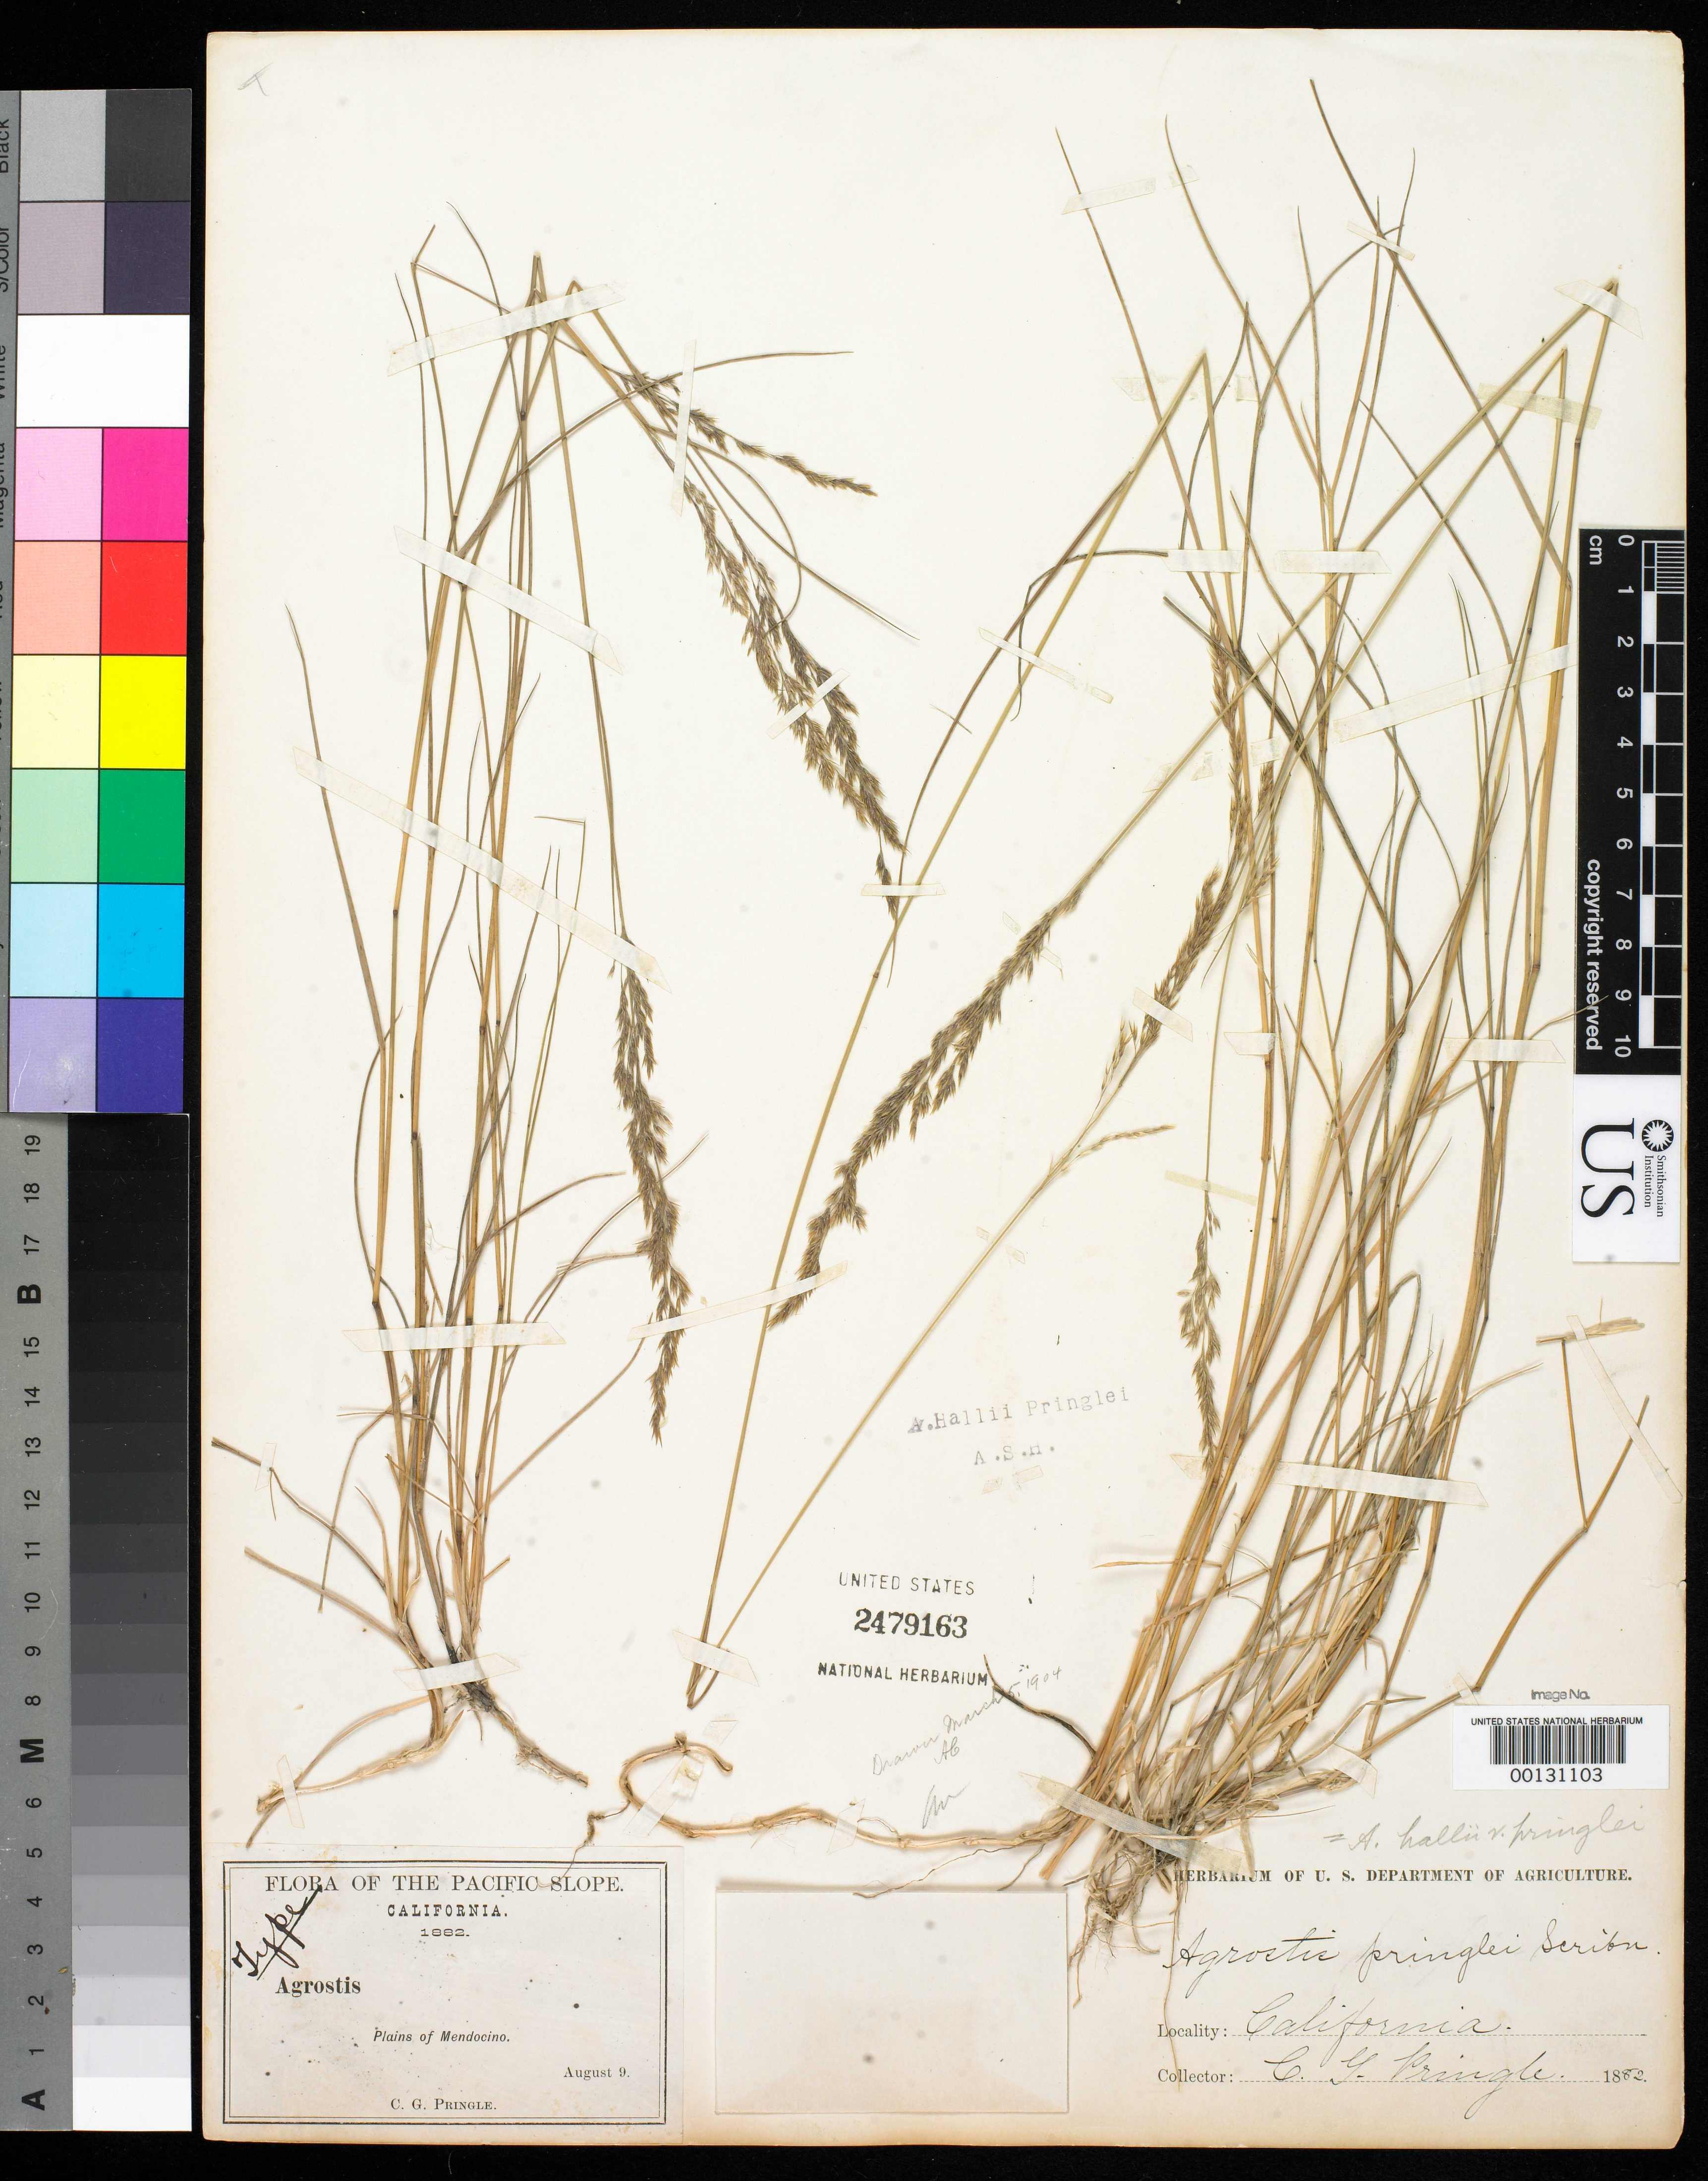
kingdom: Plantae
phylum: Tracheophyta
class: Liliopsida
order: Poales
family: Poaceae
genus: Agrostis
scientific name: Agrostis pringlei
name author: Scribn.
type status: Lectotype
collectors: C. G. Pringle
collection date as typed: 09 Aug 1882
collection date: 1882-08-09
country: United States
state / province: California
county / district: Mendocino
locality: Plains of Mendocino.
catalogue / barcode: US 2479163